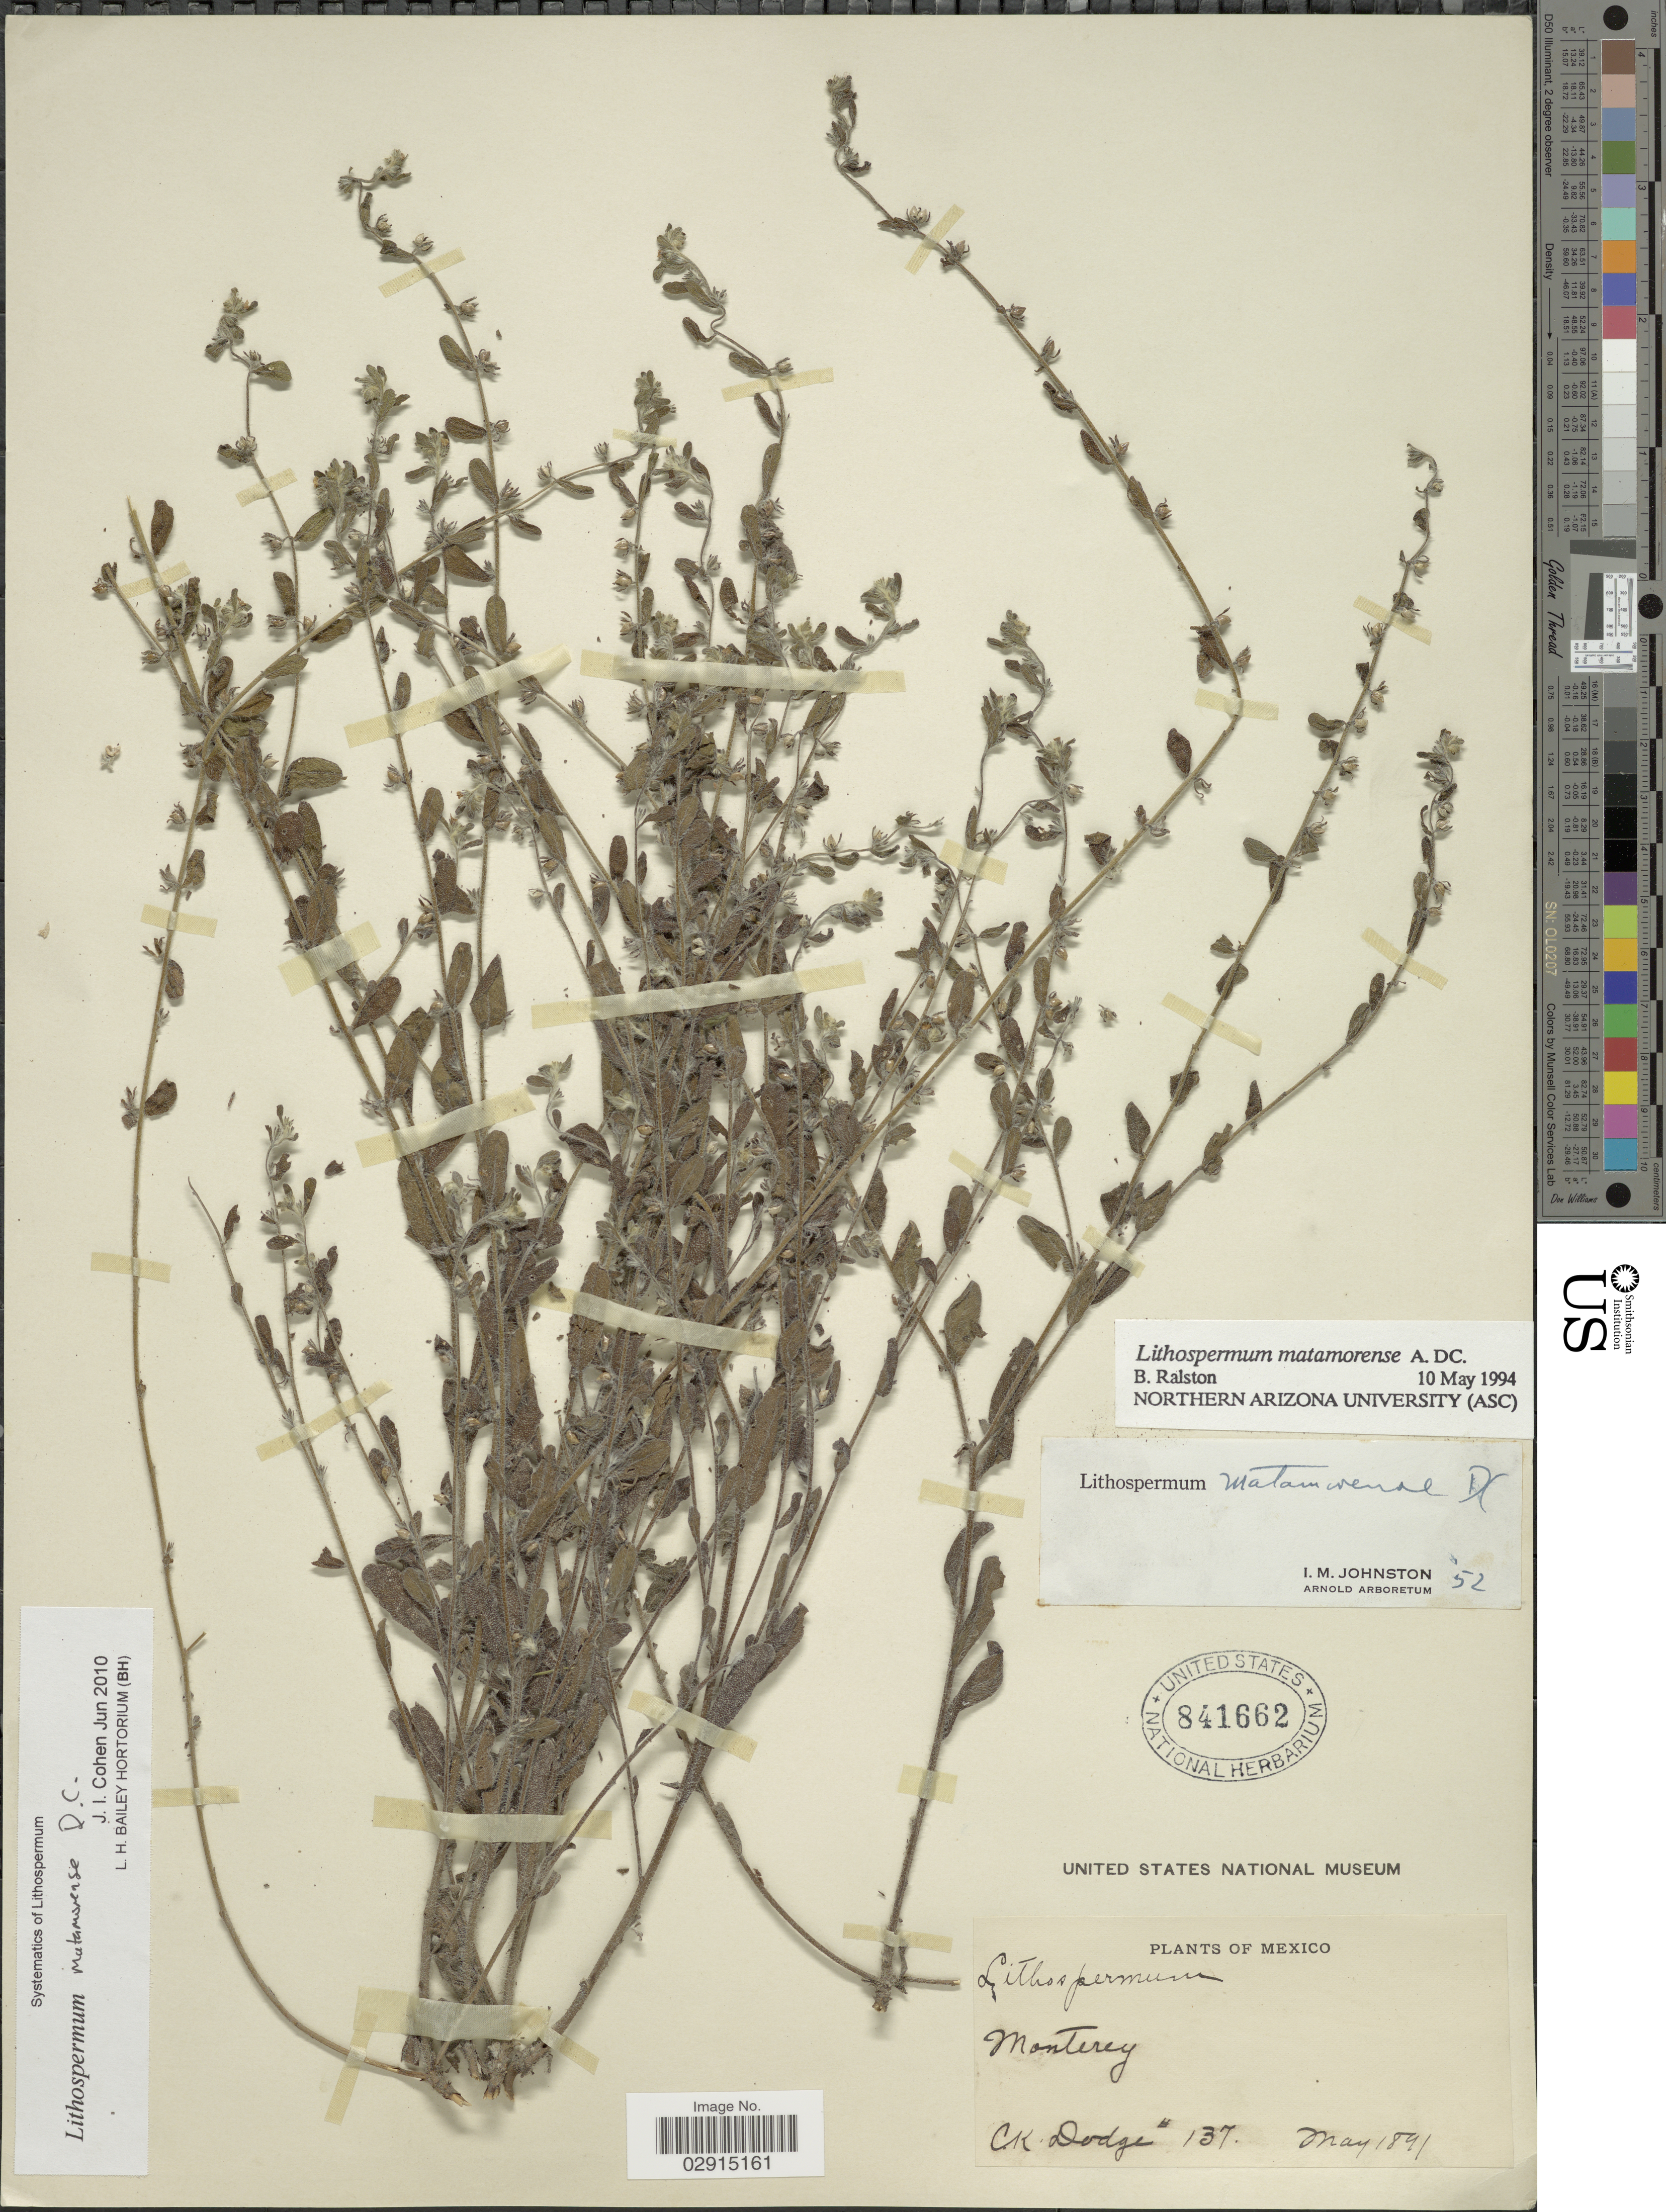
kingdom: Plantae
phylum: Tracheophyta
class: Magnoliopsida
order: Boraginales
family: Boraginaceae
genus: Lithospermum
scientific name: Lithospermum matamorense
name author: A. DC. in DC.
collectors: C. Dodge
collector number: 137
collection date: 1891-05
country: Mexico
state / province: Nuevo León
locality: Monterey.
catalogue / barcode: US 841662